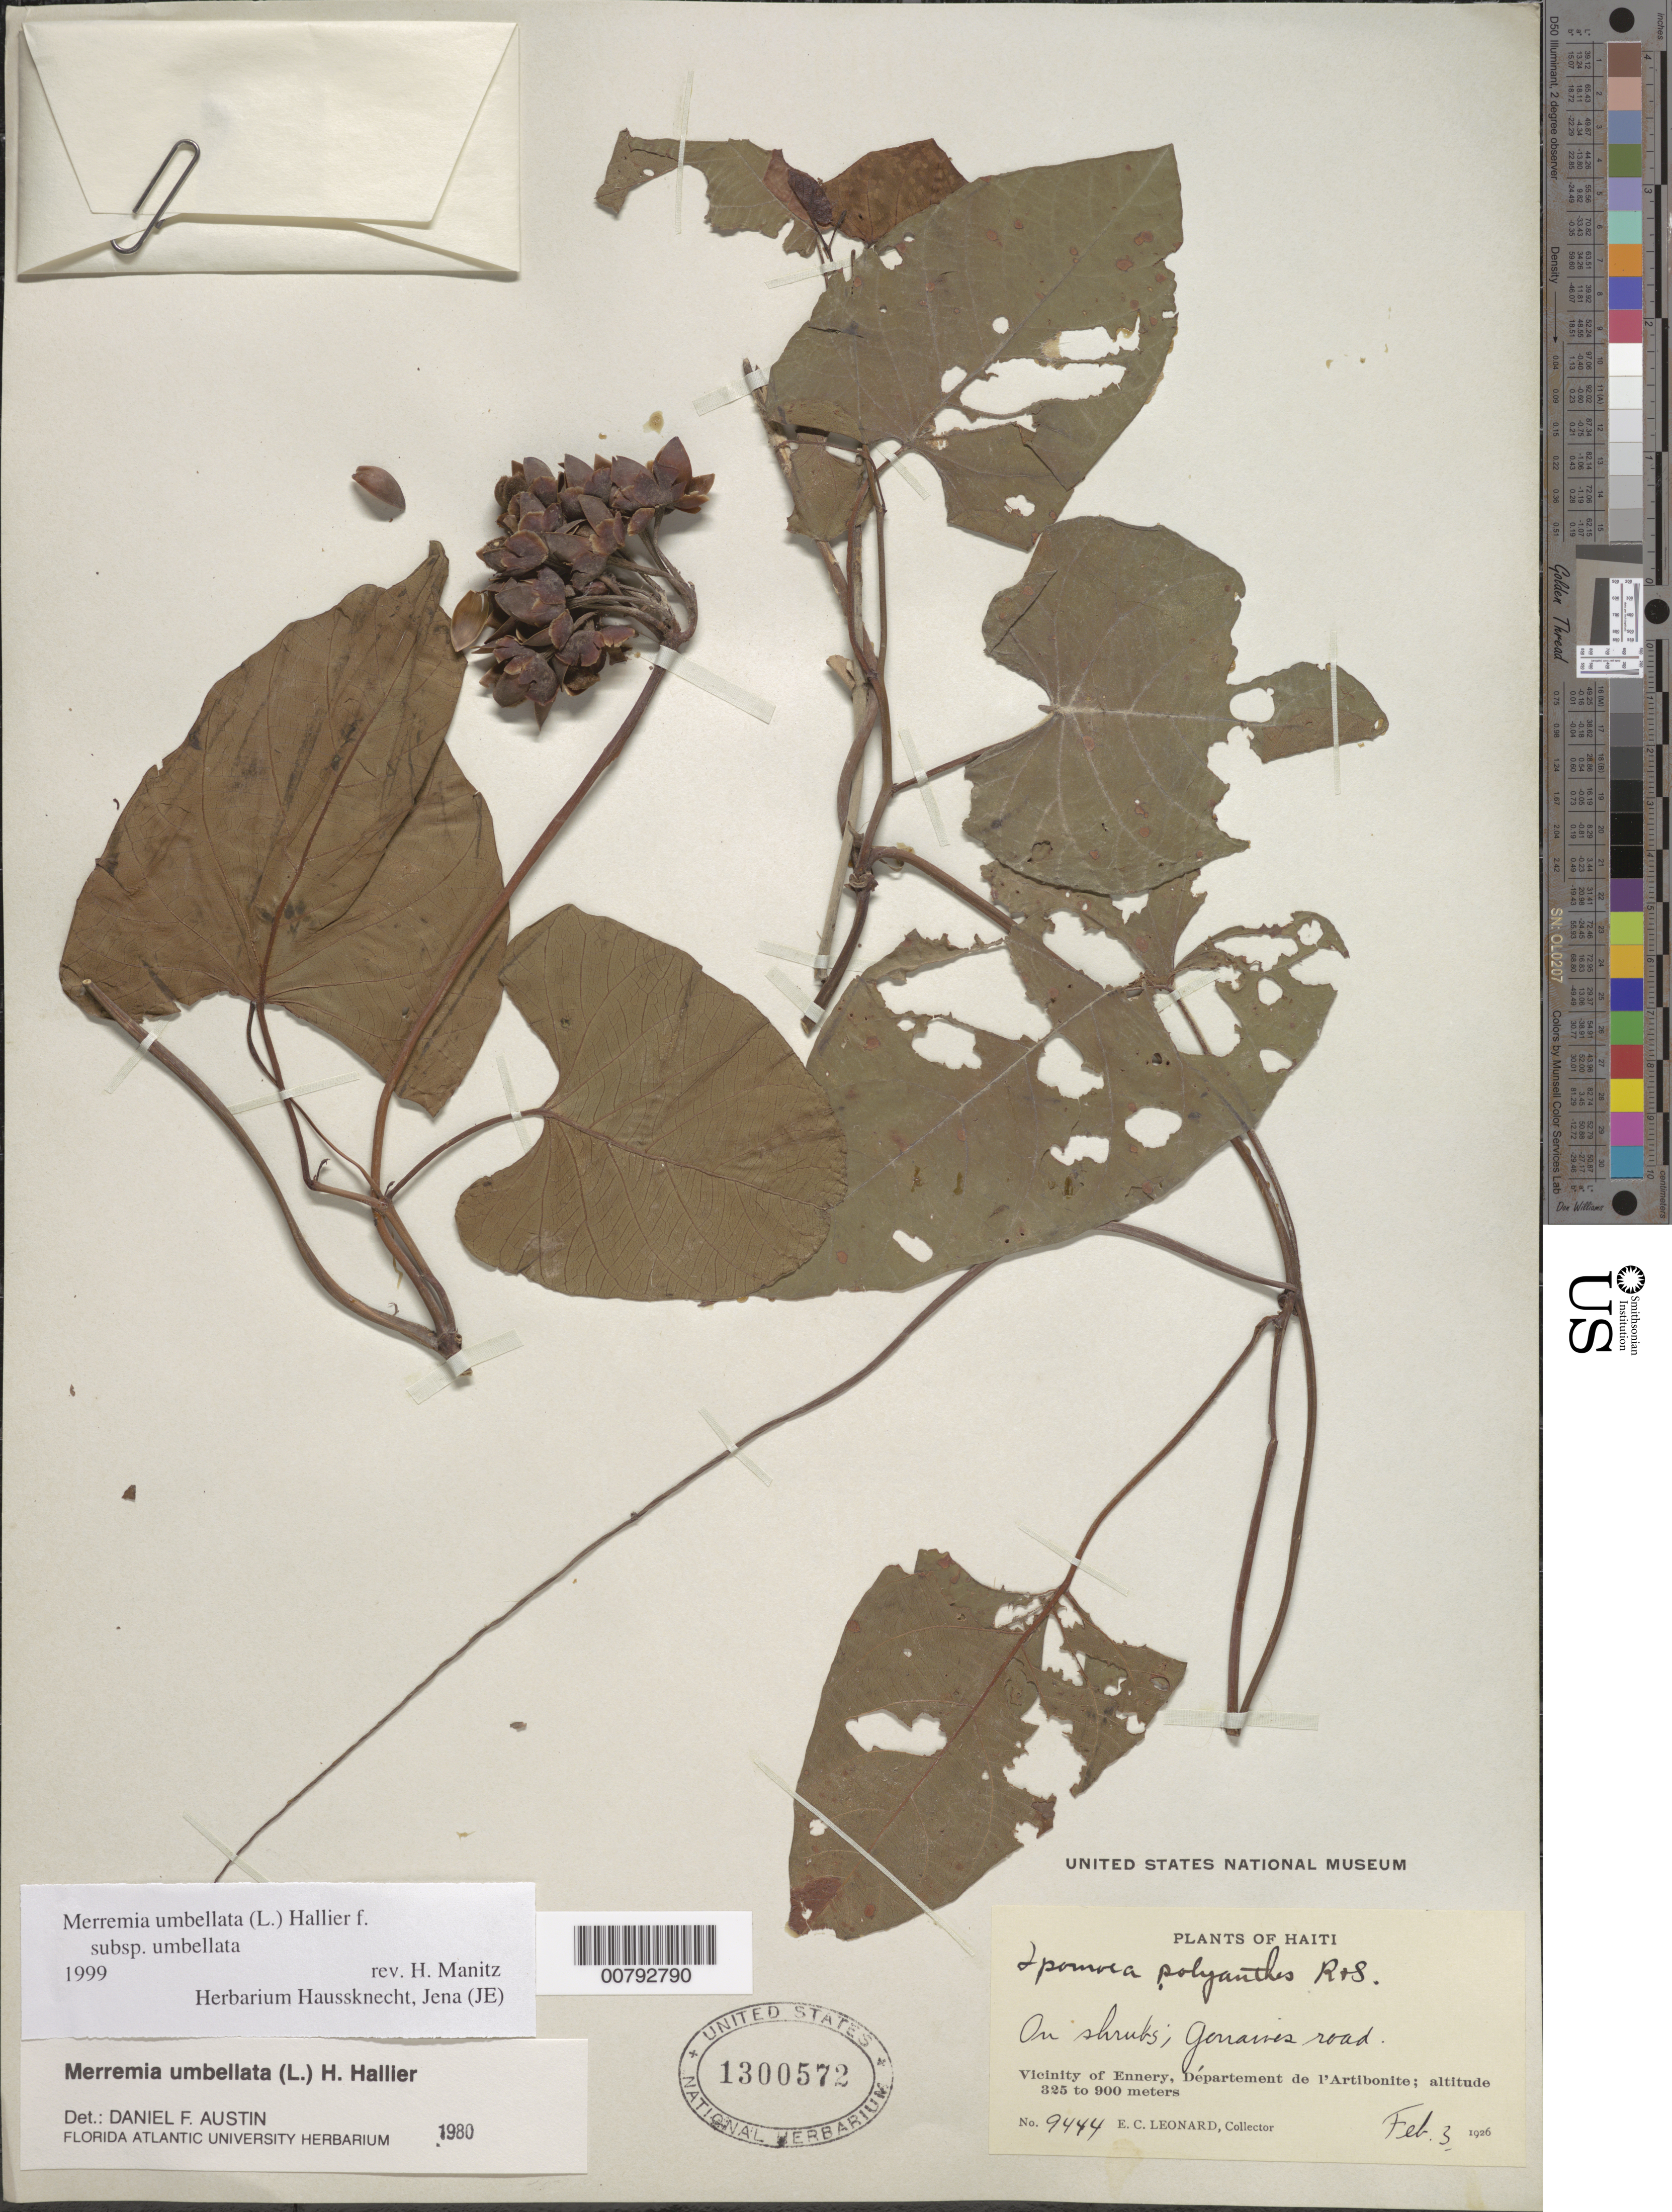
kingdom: Plantae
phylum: Tracheophyta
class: Magnoliopsida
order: Solanales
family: Convolvulaceae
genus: Camonea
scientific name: Camonea umbellata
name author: (L.) A. R. Simões & Staples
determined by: Strong, Mark T., (BOT), Smithsonian Institution - National Museum of Natural History (UNITED STATES)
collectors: E. C. Leonard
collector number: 9444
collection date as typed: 03 Feb 1926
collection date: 1926-02-03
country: Haiti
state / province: Artibonite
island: Hispaniola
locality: Vicinity of Ennery, Gonaives road.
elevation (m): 325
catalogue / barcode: US 1300572